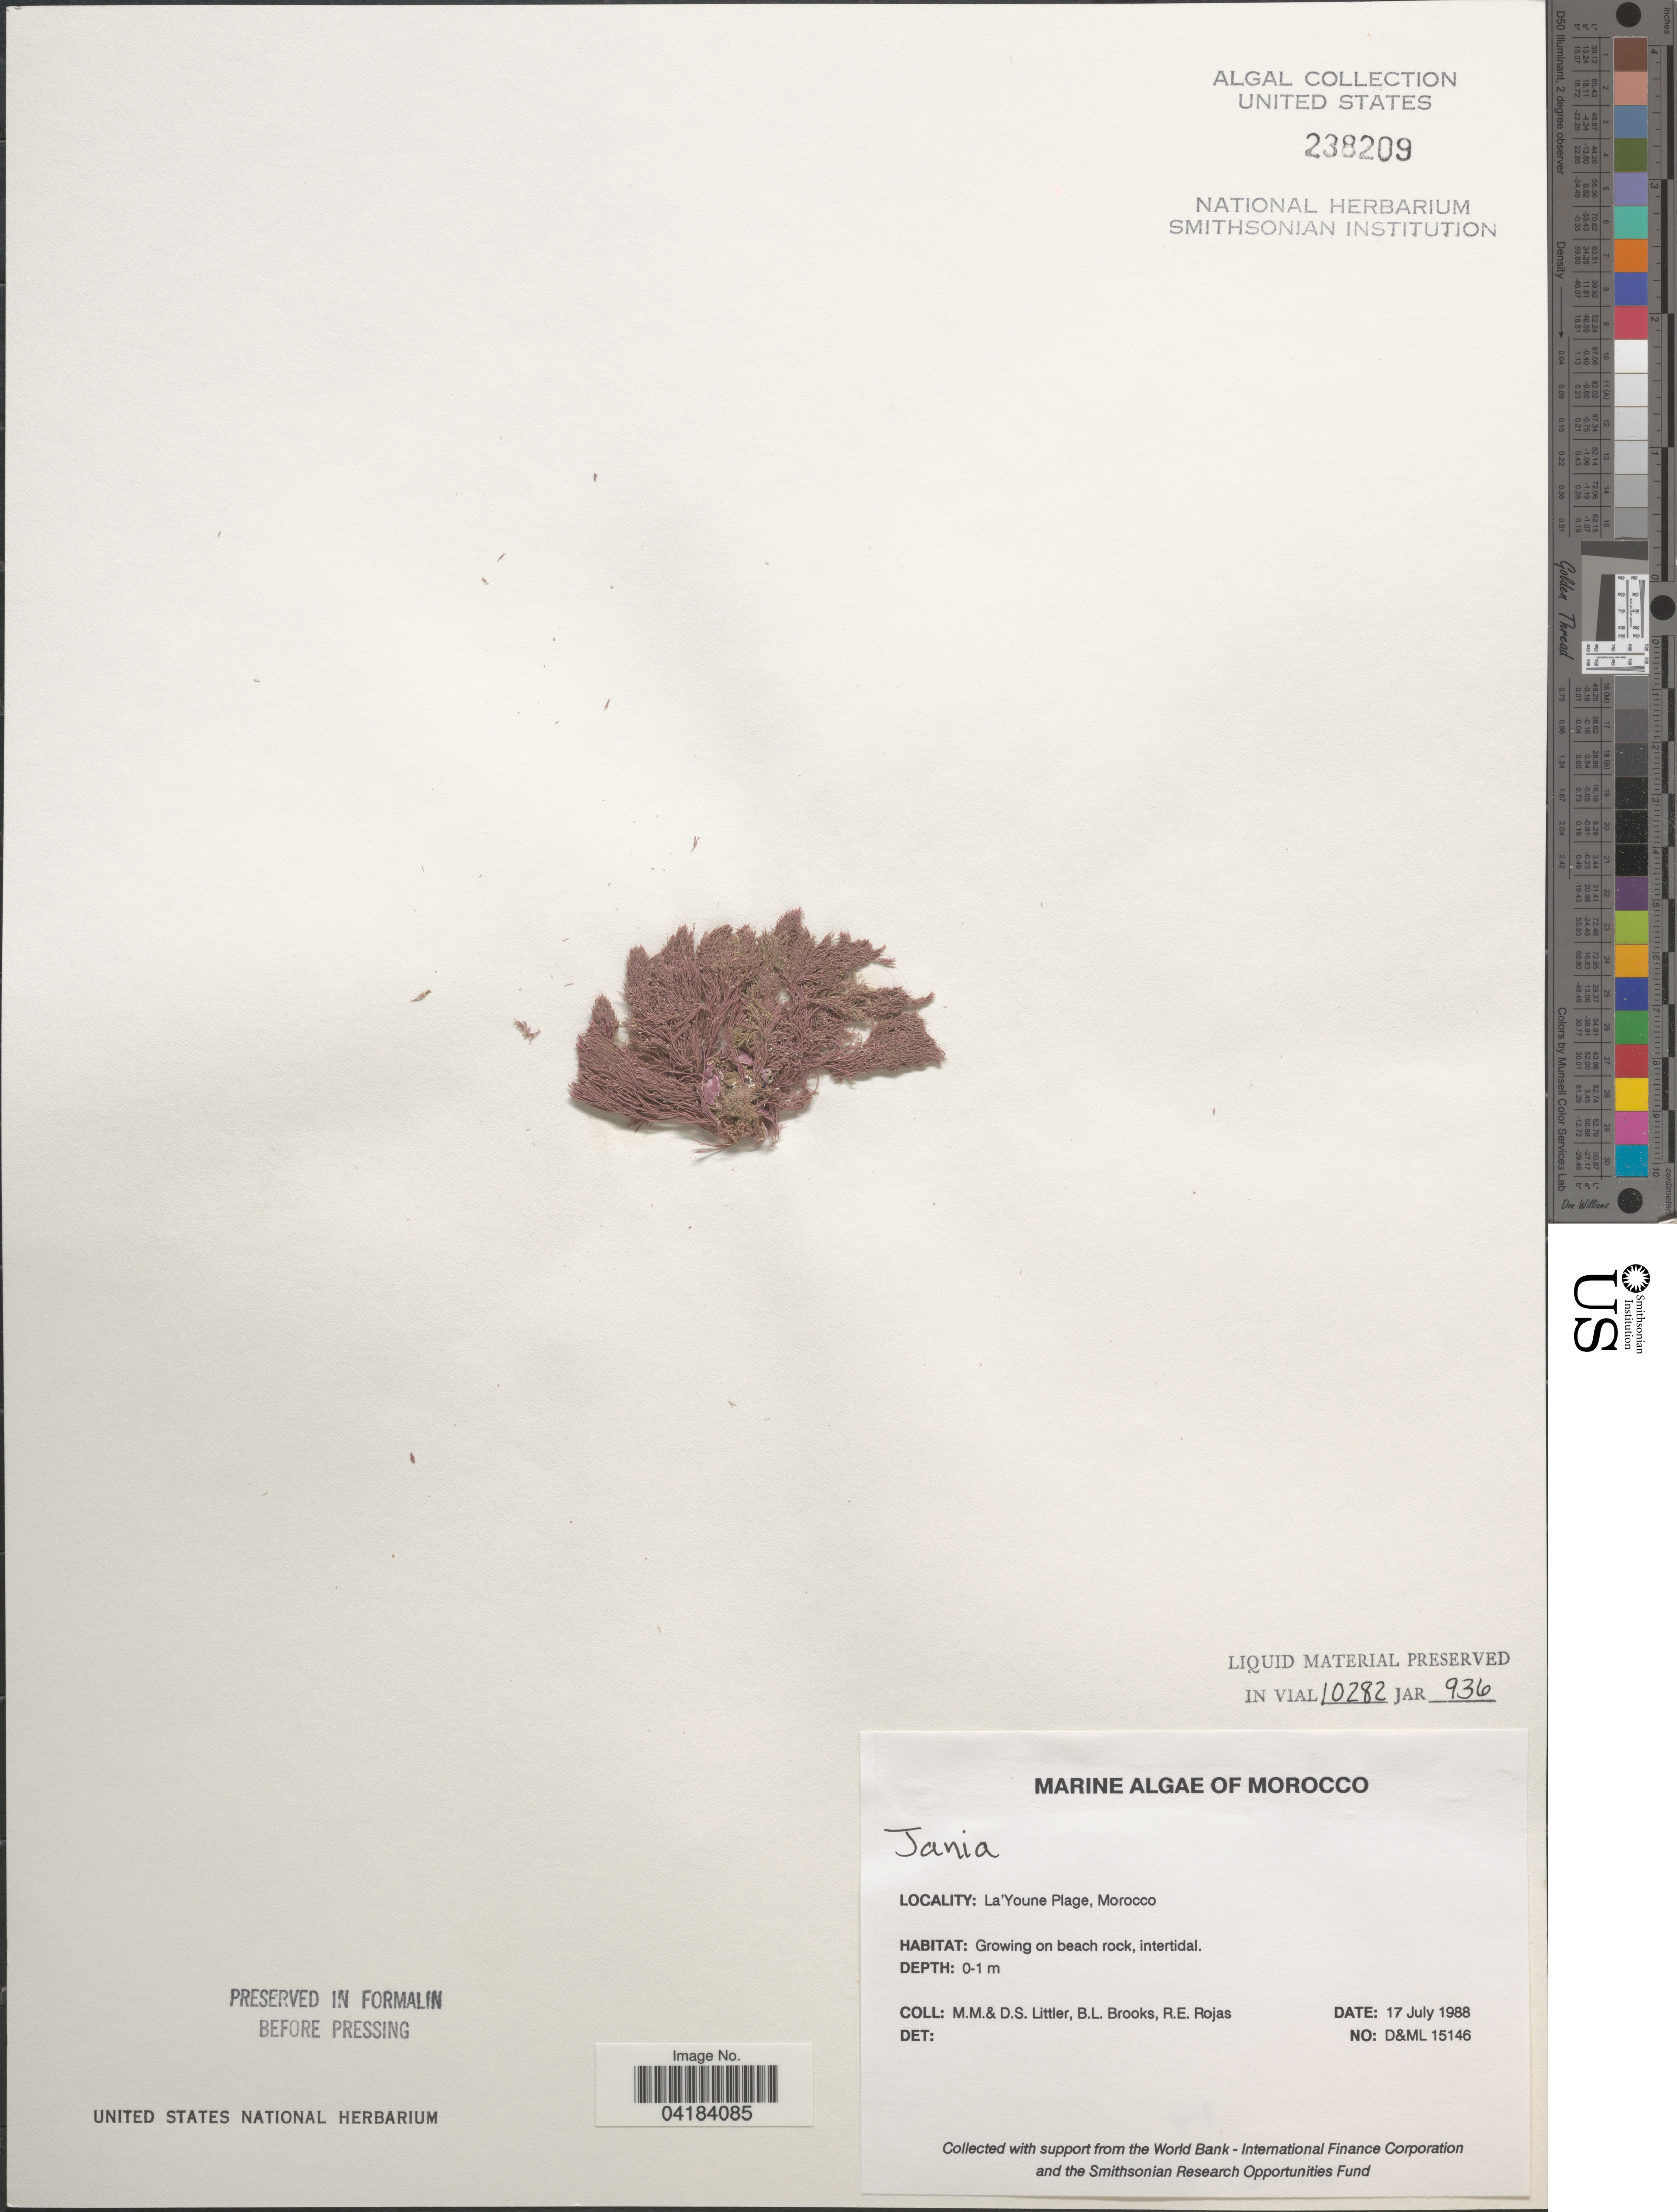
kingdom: Plantae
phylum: Rhodophyta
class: Florideophyceae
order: Corallinales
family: Corallinaceae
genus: Jania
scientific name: Jania sp.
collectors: D. S. Littler, B. Brooks & R. Rojas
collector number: D&ML15146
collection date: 1988-07-17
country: Morocco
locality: La'Youne Plage.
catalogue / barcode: US 238209